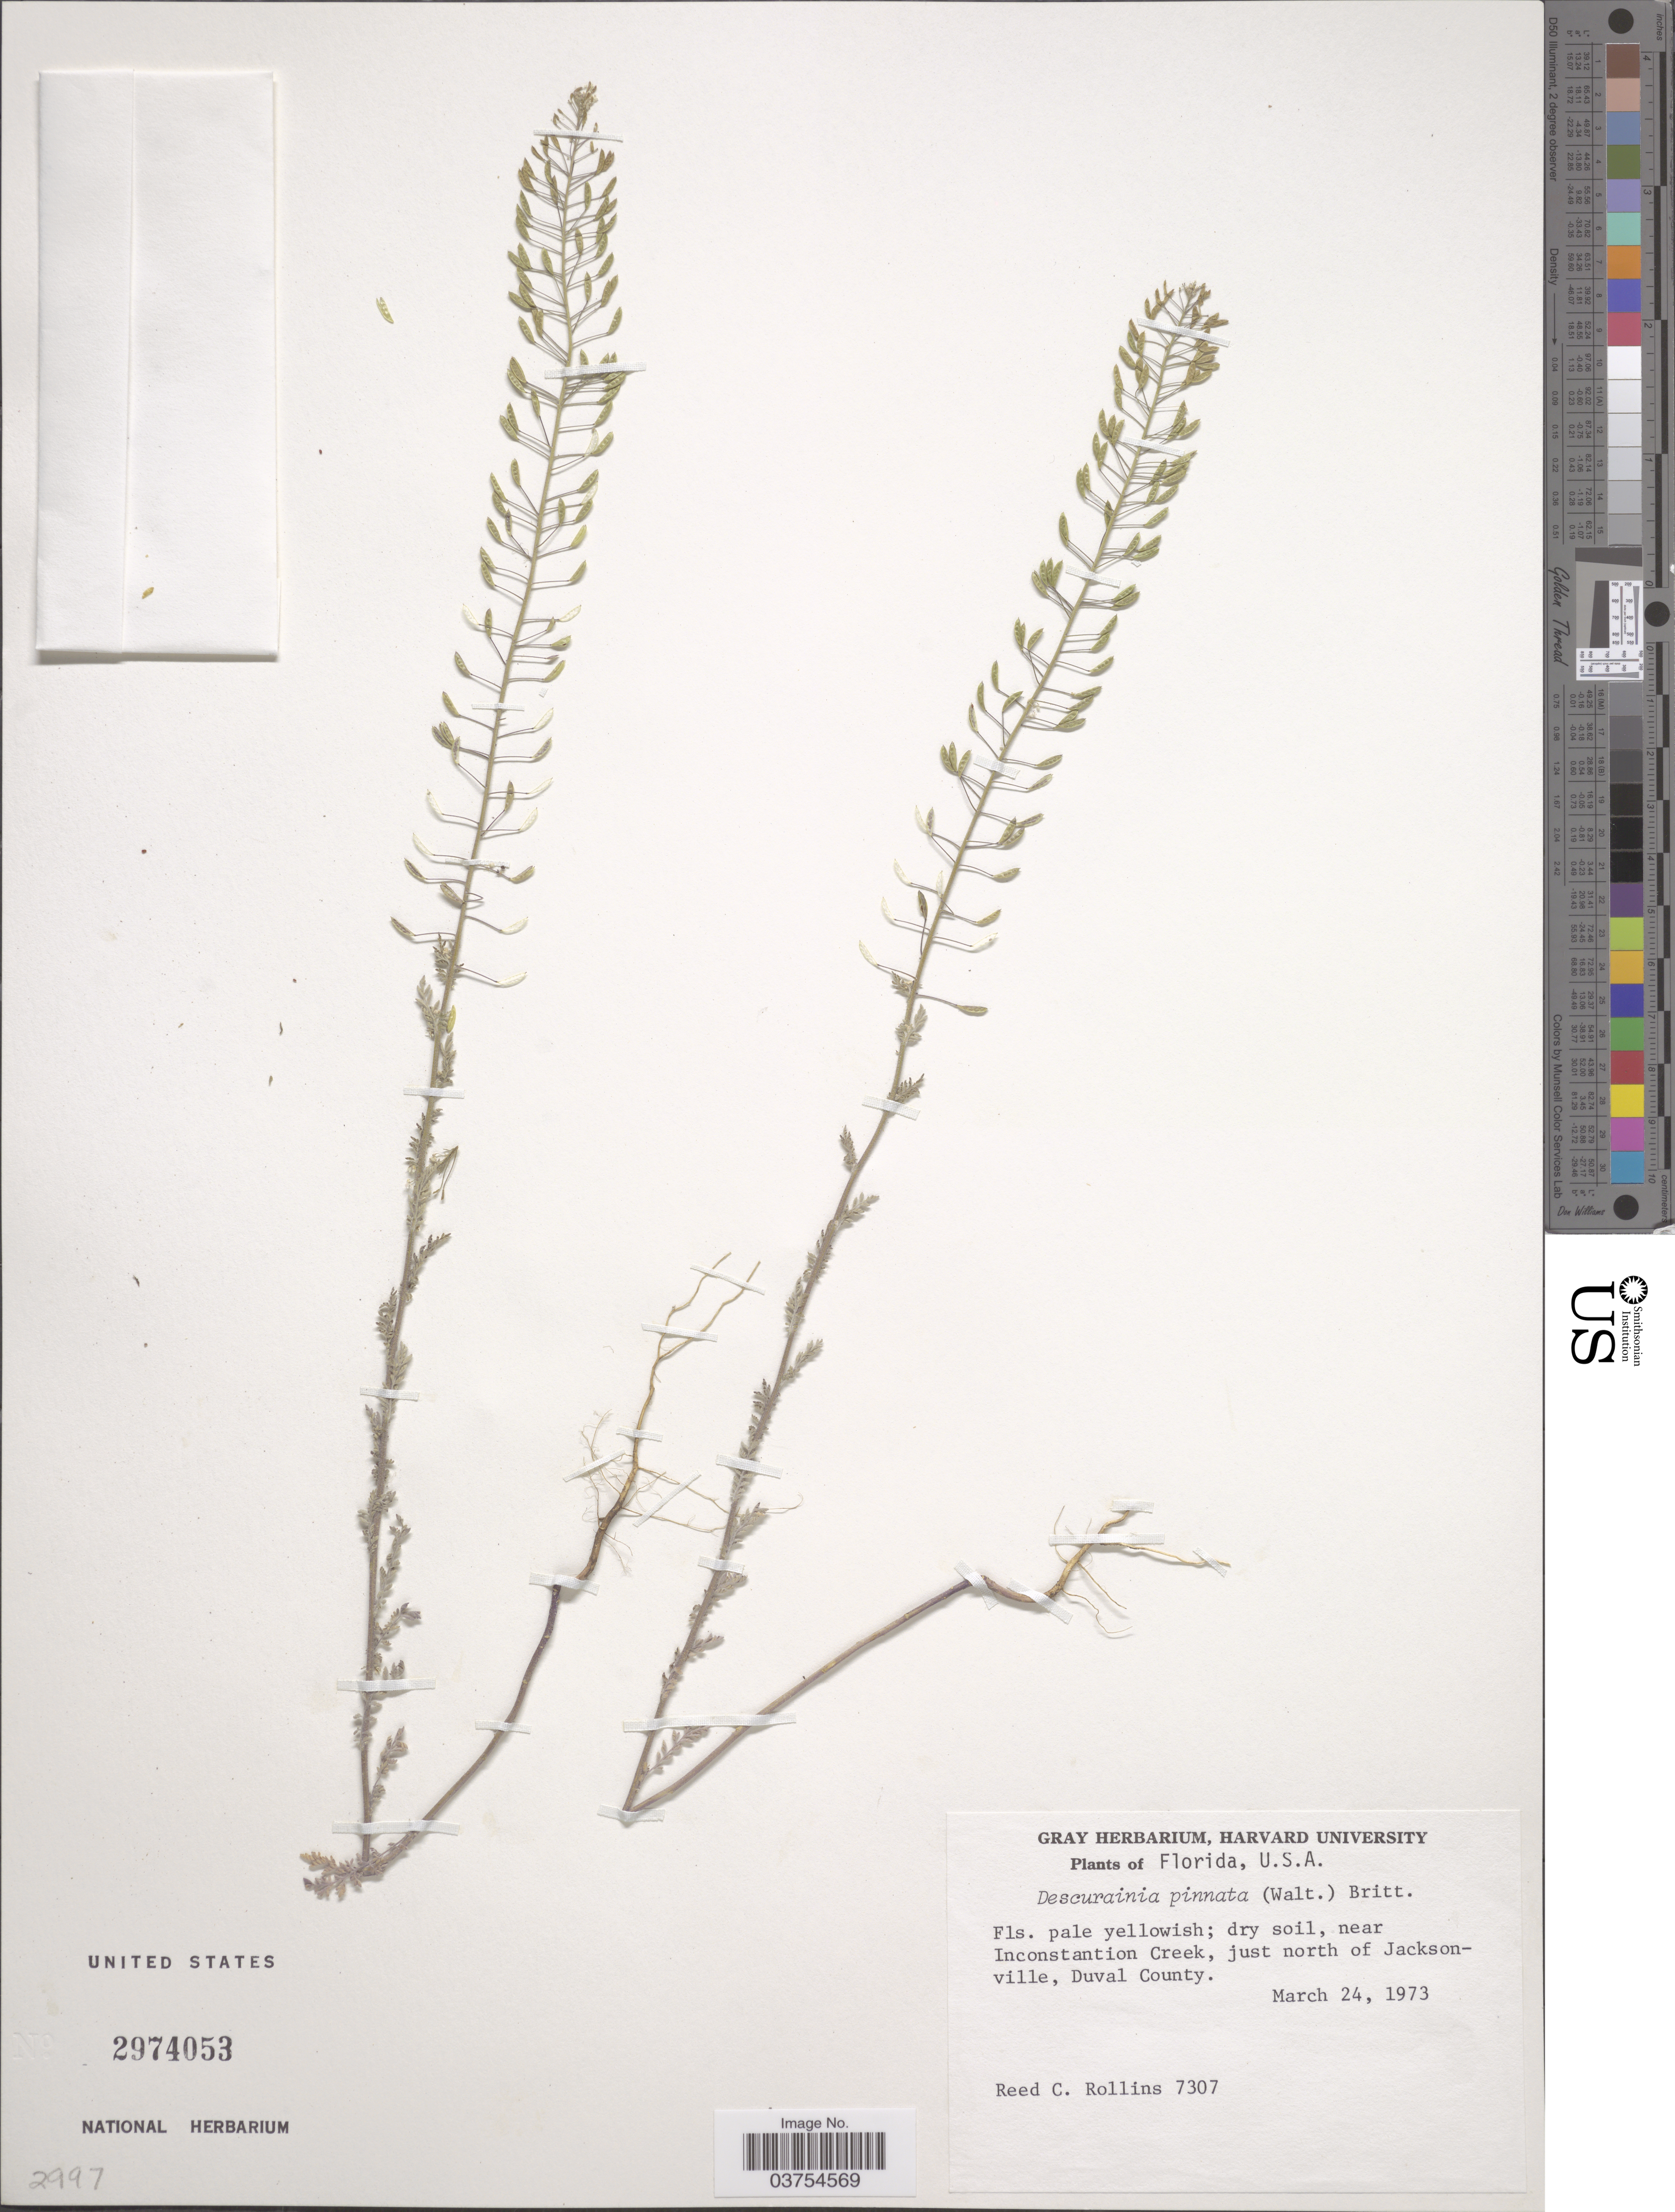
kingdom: Plantae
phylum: Tracheophyta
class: Magnoliopsida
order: Brassicales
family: Brassicaceae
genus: Descurainia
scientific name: Descurainia pinnata var. sp.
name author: (C.A. Mey.)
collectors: R. C. Rollins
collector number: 7307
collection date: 1973-03-24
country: United States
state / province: Florida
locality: Dry soil, near Inconstantion Creek, just north of Jacksonville, Duval County.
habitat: dry soil near creek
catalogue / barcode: US 2974053